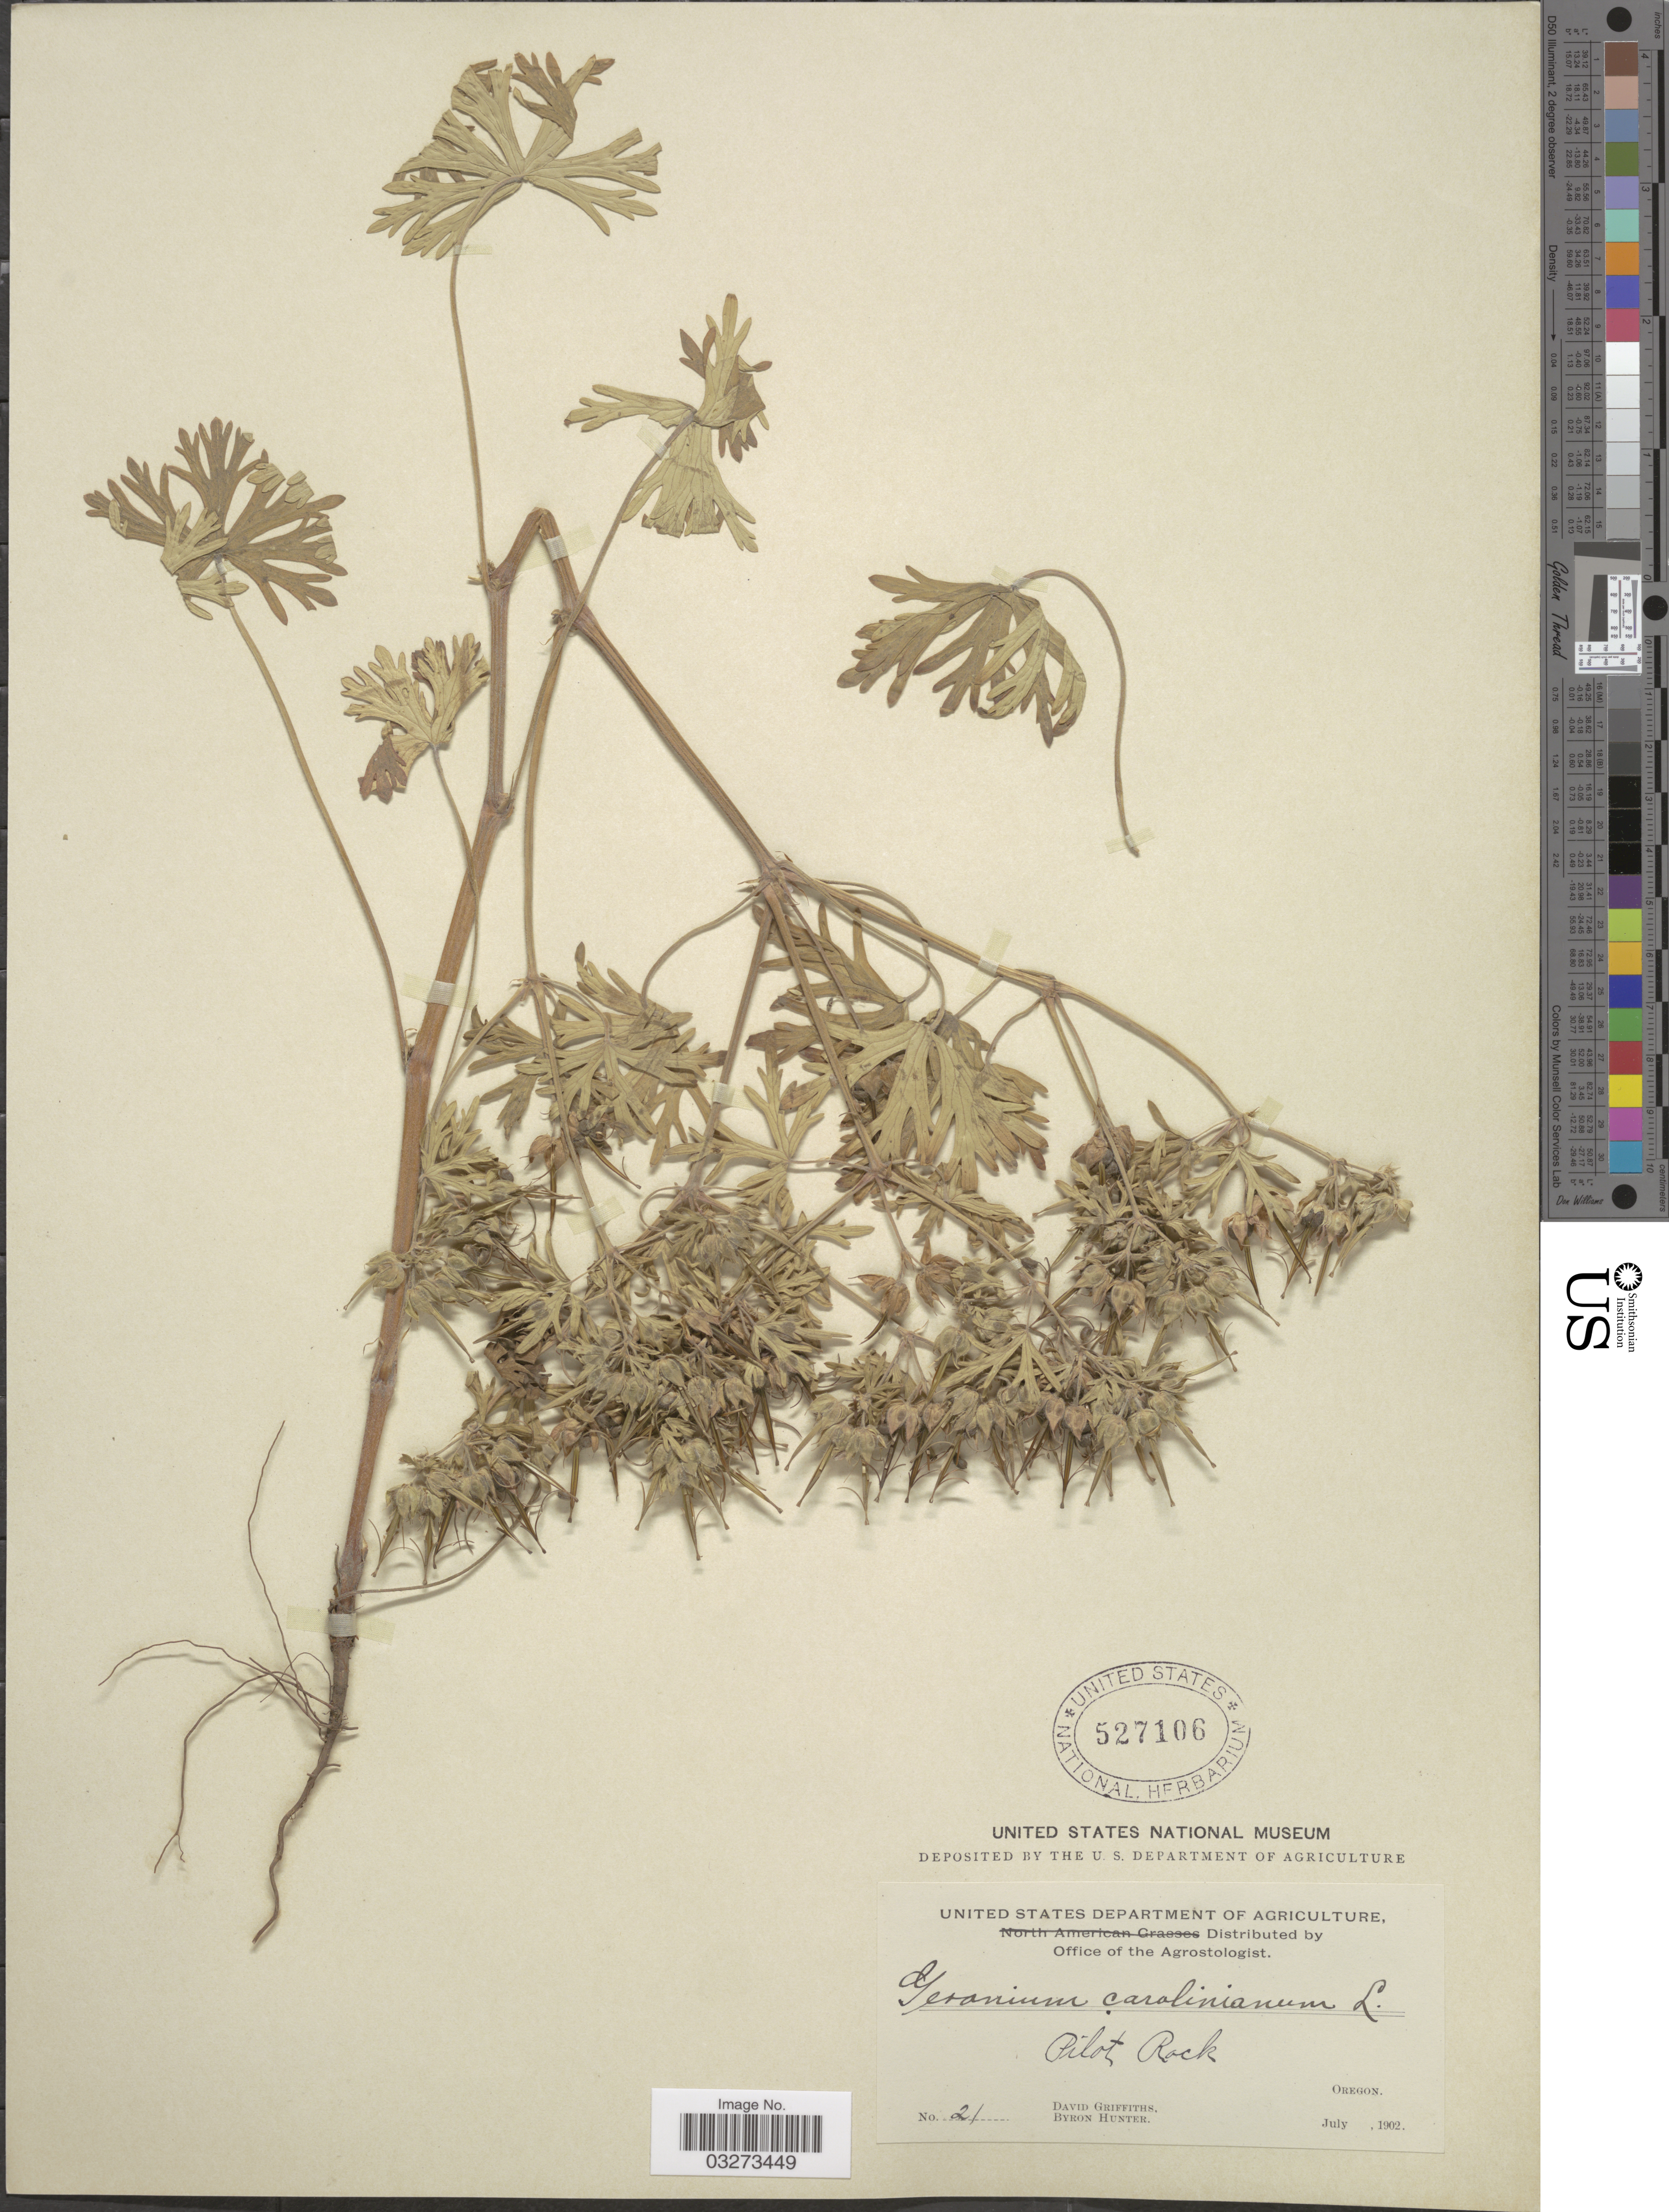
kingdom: Plantae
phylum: Tracheophyta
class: Magnoliopsida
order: Geraniales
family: Geraniaceae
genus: Geranium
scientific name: Geranium carolinianum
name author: L.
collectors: D. Griffiths & B. Hunter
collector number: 21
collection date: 1902-07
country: United States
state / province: Oregon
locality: Pilot Rock.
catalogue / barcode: US 527106